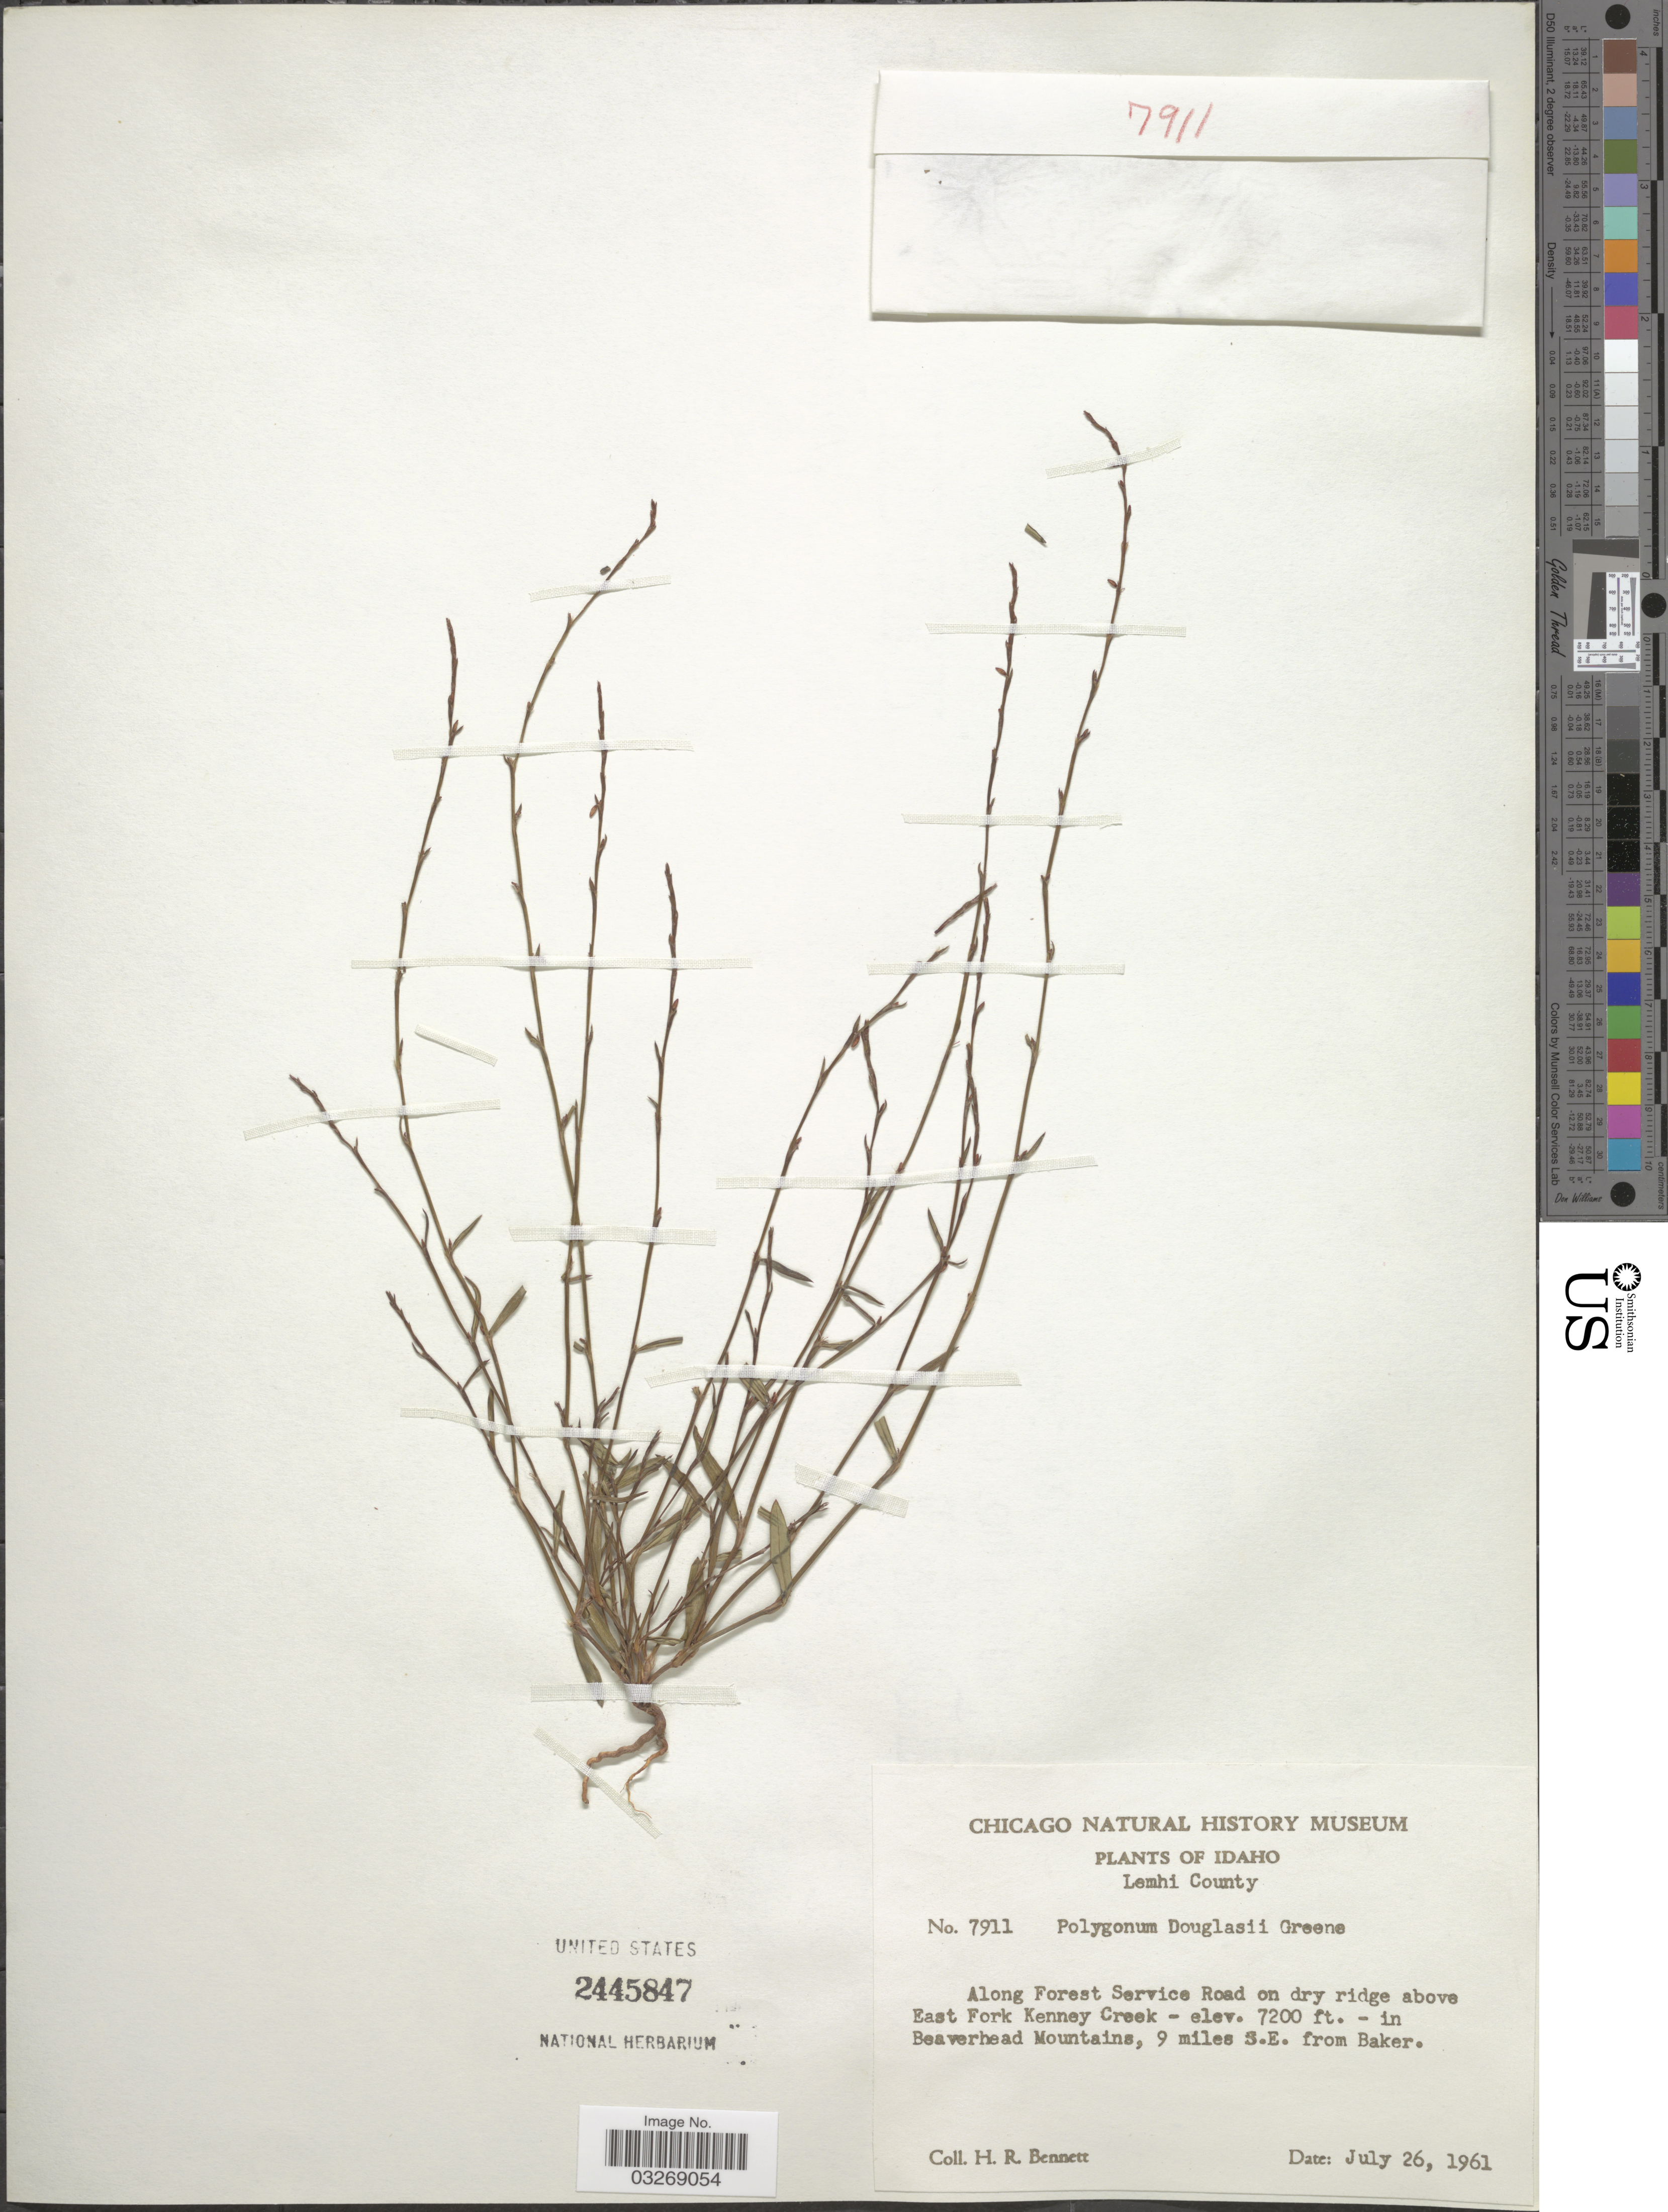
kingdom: Plantae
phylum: Tracheophyta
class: Magnoliopsida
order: Caryophyllales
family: Polygonaceae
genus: Polygonum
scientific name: Polygonum douglasii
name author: Greene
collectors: H. R. Bennett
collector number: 7911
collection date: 1961-07-26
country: United States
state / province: Idaho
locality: Lemhi County. Along Forest Service Road on dry ridge above East Fork Kenney Creek. In Beaverhead Mountains, 9 miles S.E. from Baker.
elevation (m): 2195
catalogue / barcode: US 2445847